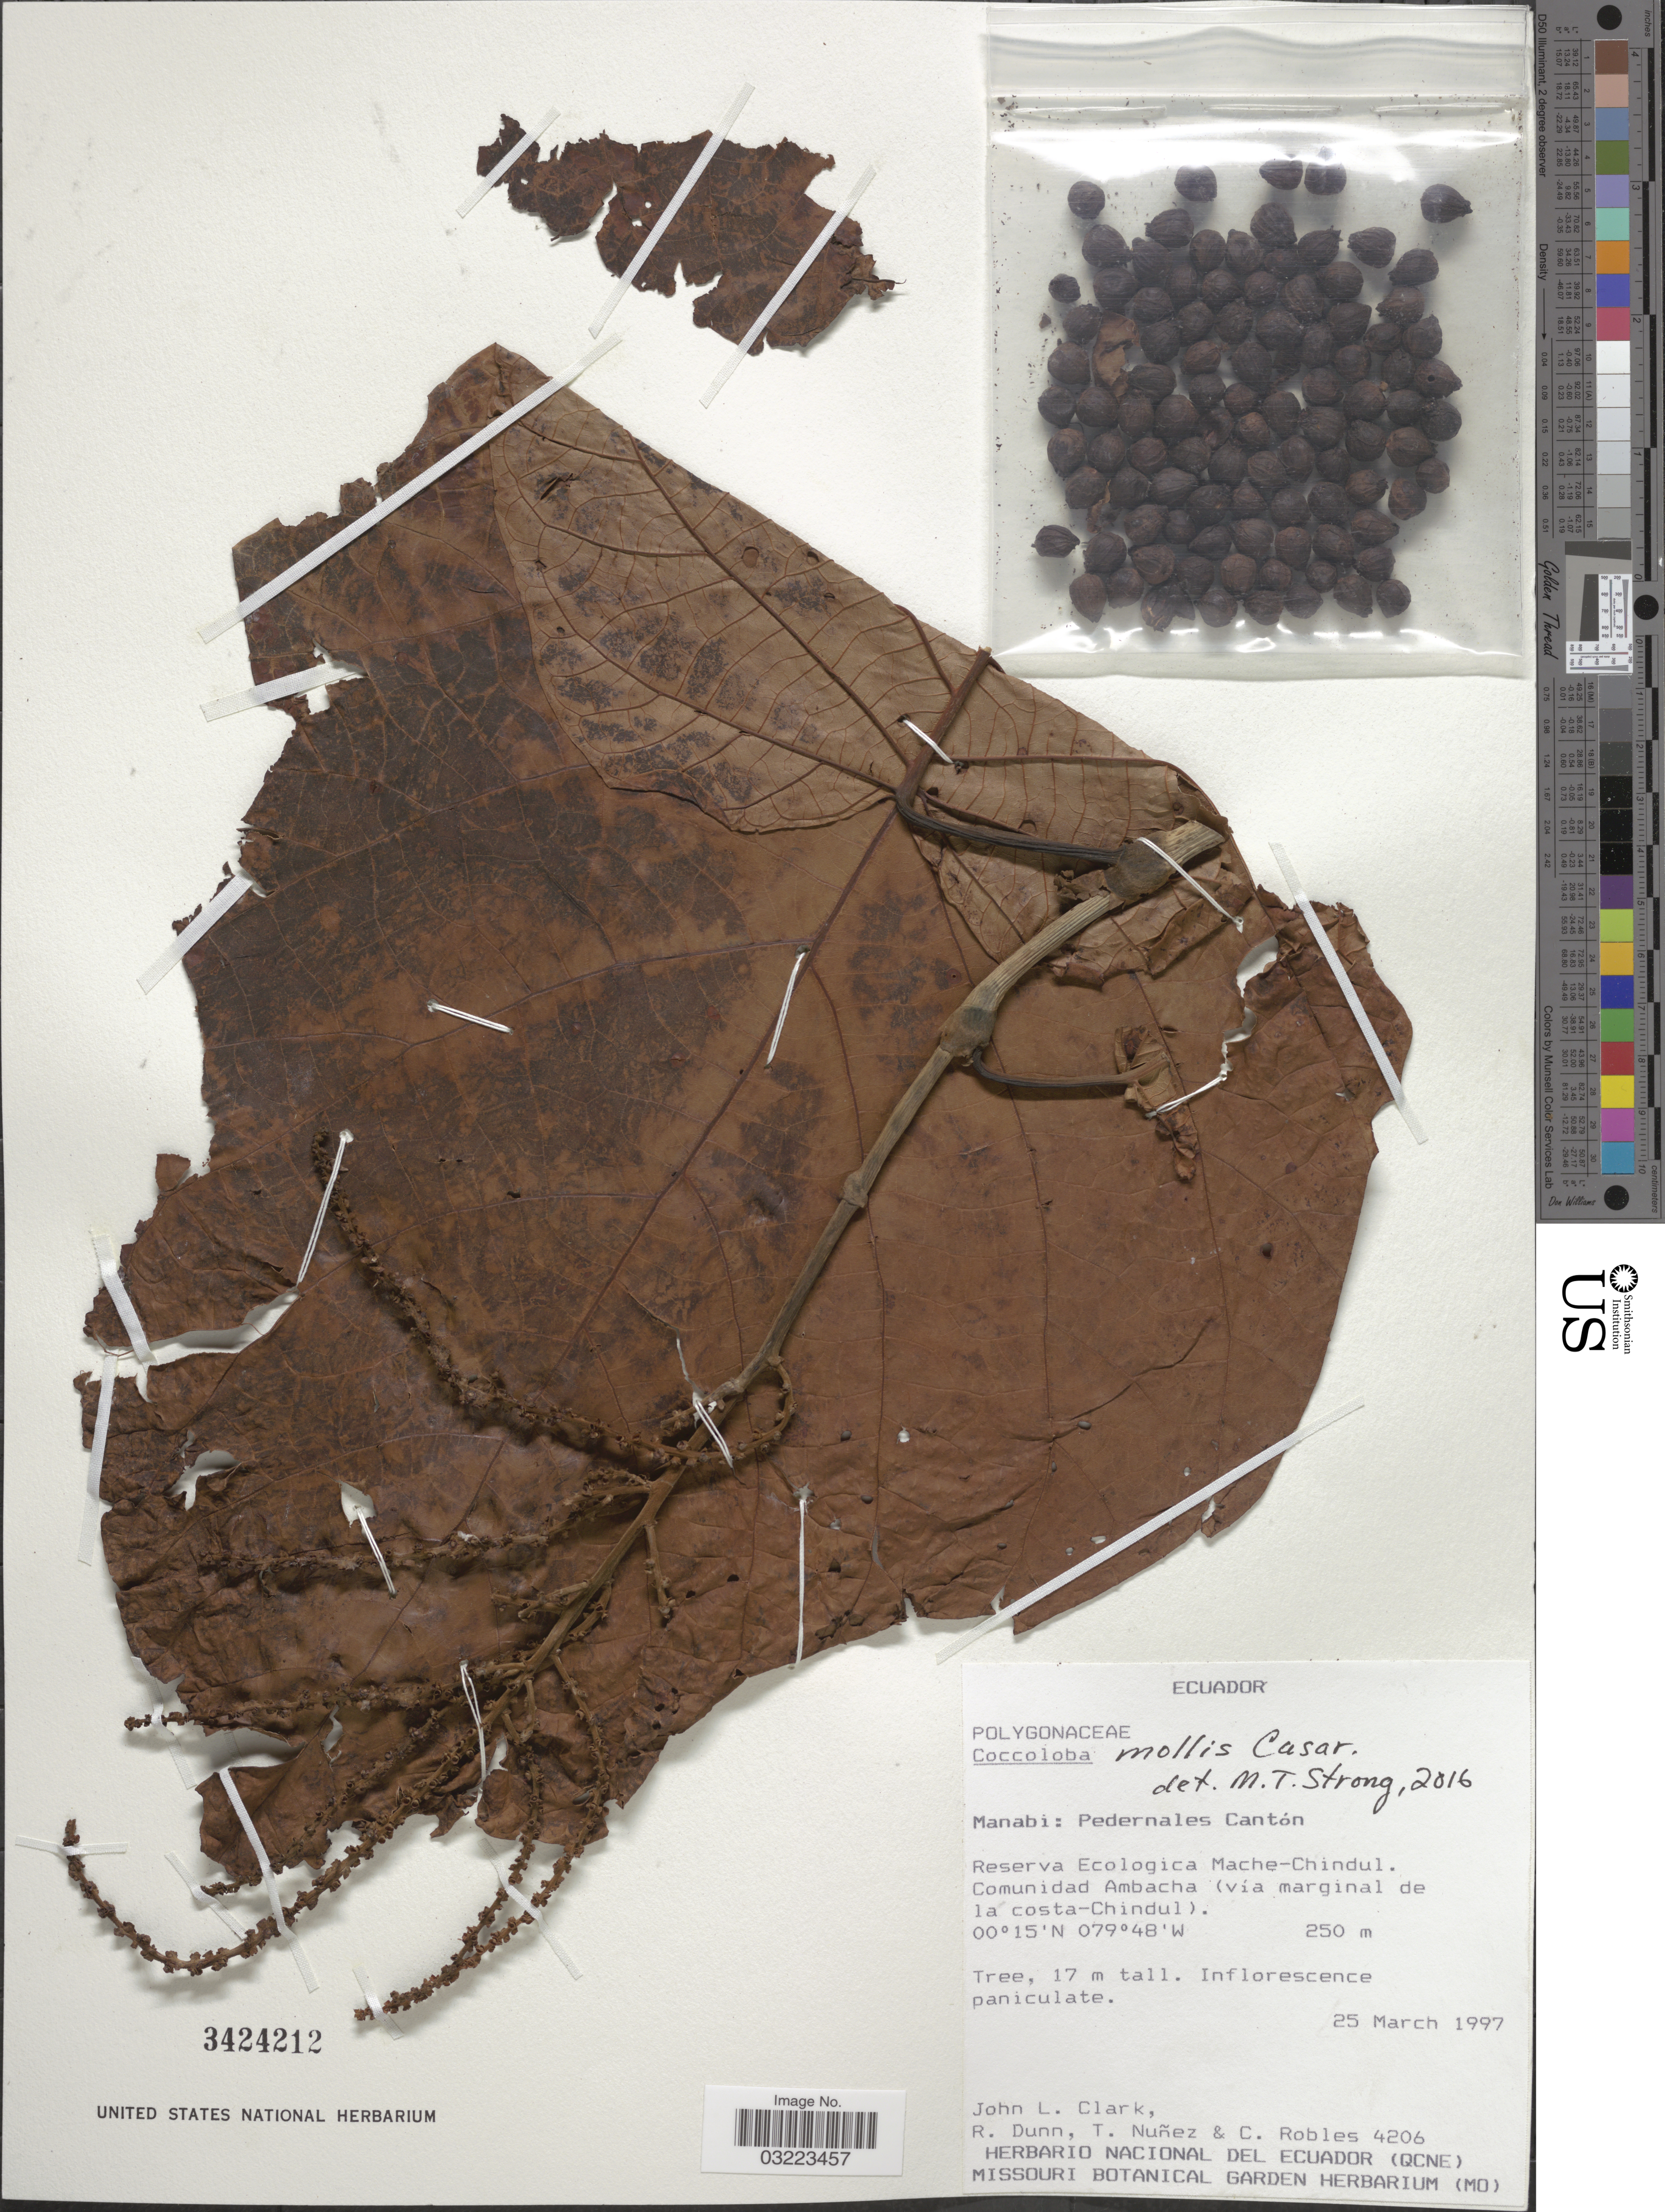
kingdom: Plantae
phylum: Tracheophyta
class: Magnoliopsida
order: Caryophyllales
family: Polygonaceae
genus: Coccoloba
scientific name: Coccoloba mollis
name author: Casar.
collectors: J. L. Clark, R. Dunn, T. Núñez & C. Robles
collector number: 4206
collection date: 1997-03-25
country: Ecuador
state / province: Manabí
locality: Pedernales Cantón, Reserva Ecologica Mache-Chindul. Comunidad Ambacha (vía marginal de la costa-Chindul).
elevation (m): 250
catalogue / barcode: US 3424212